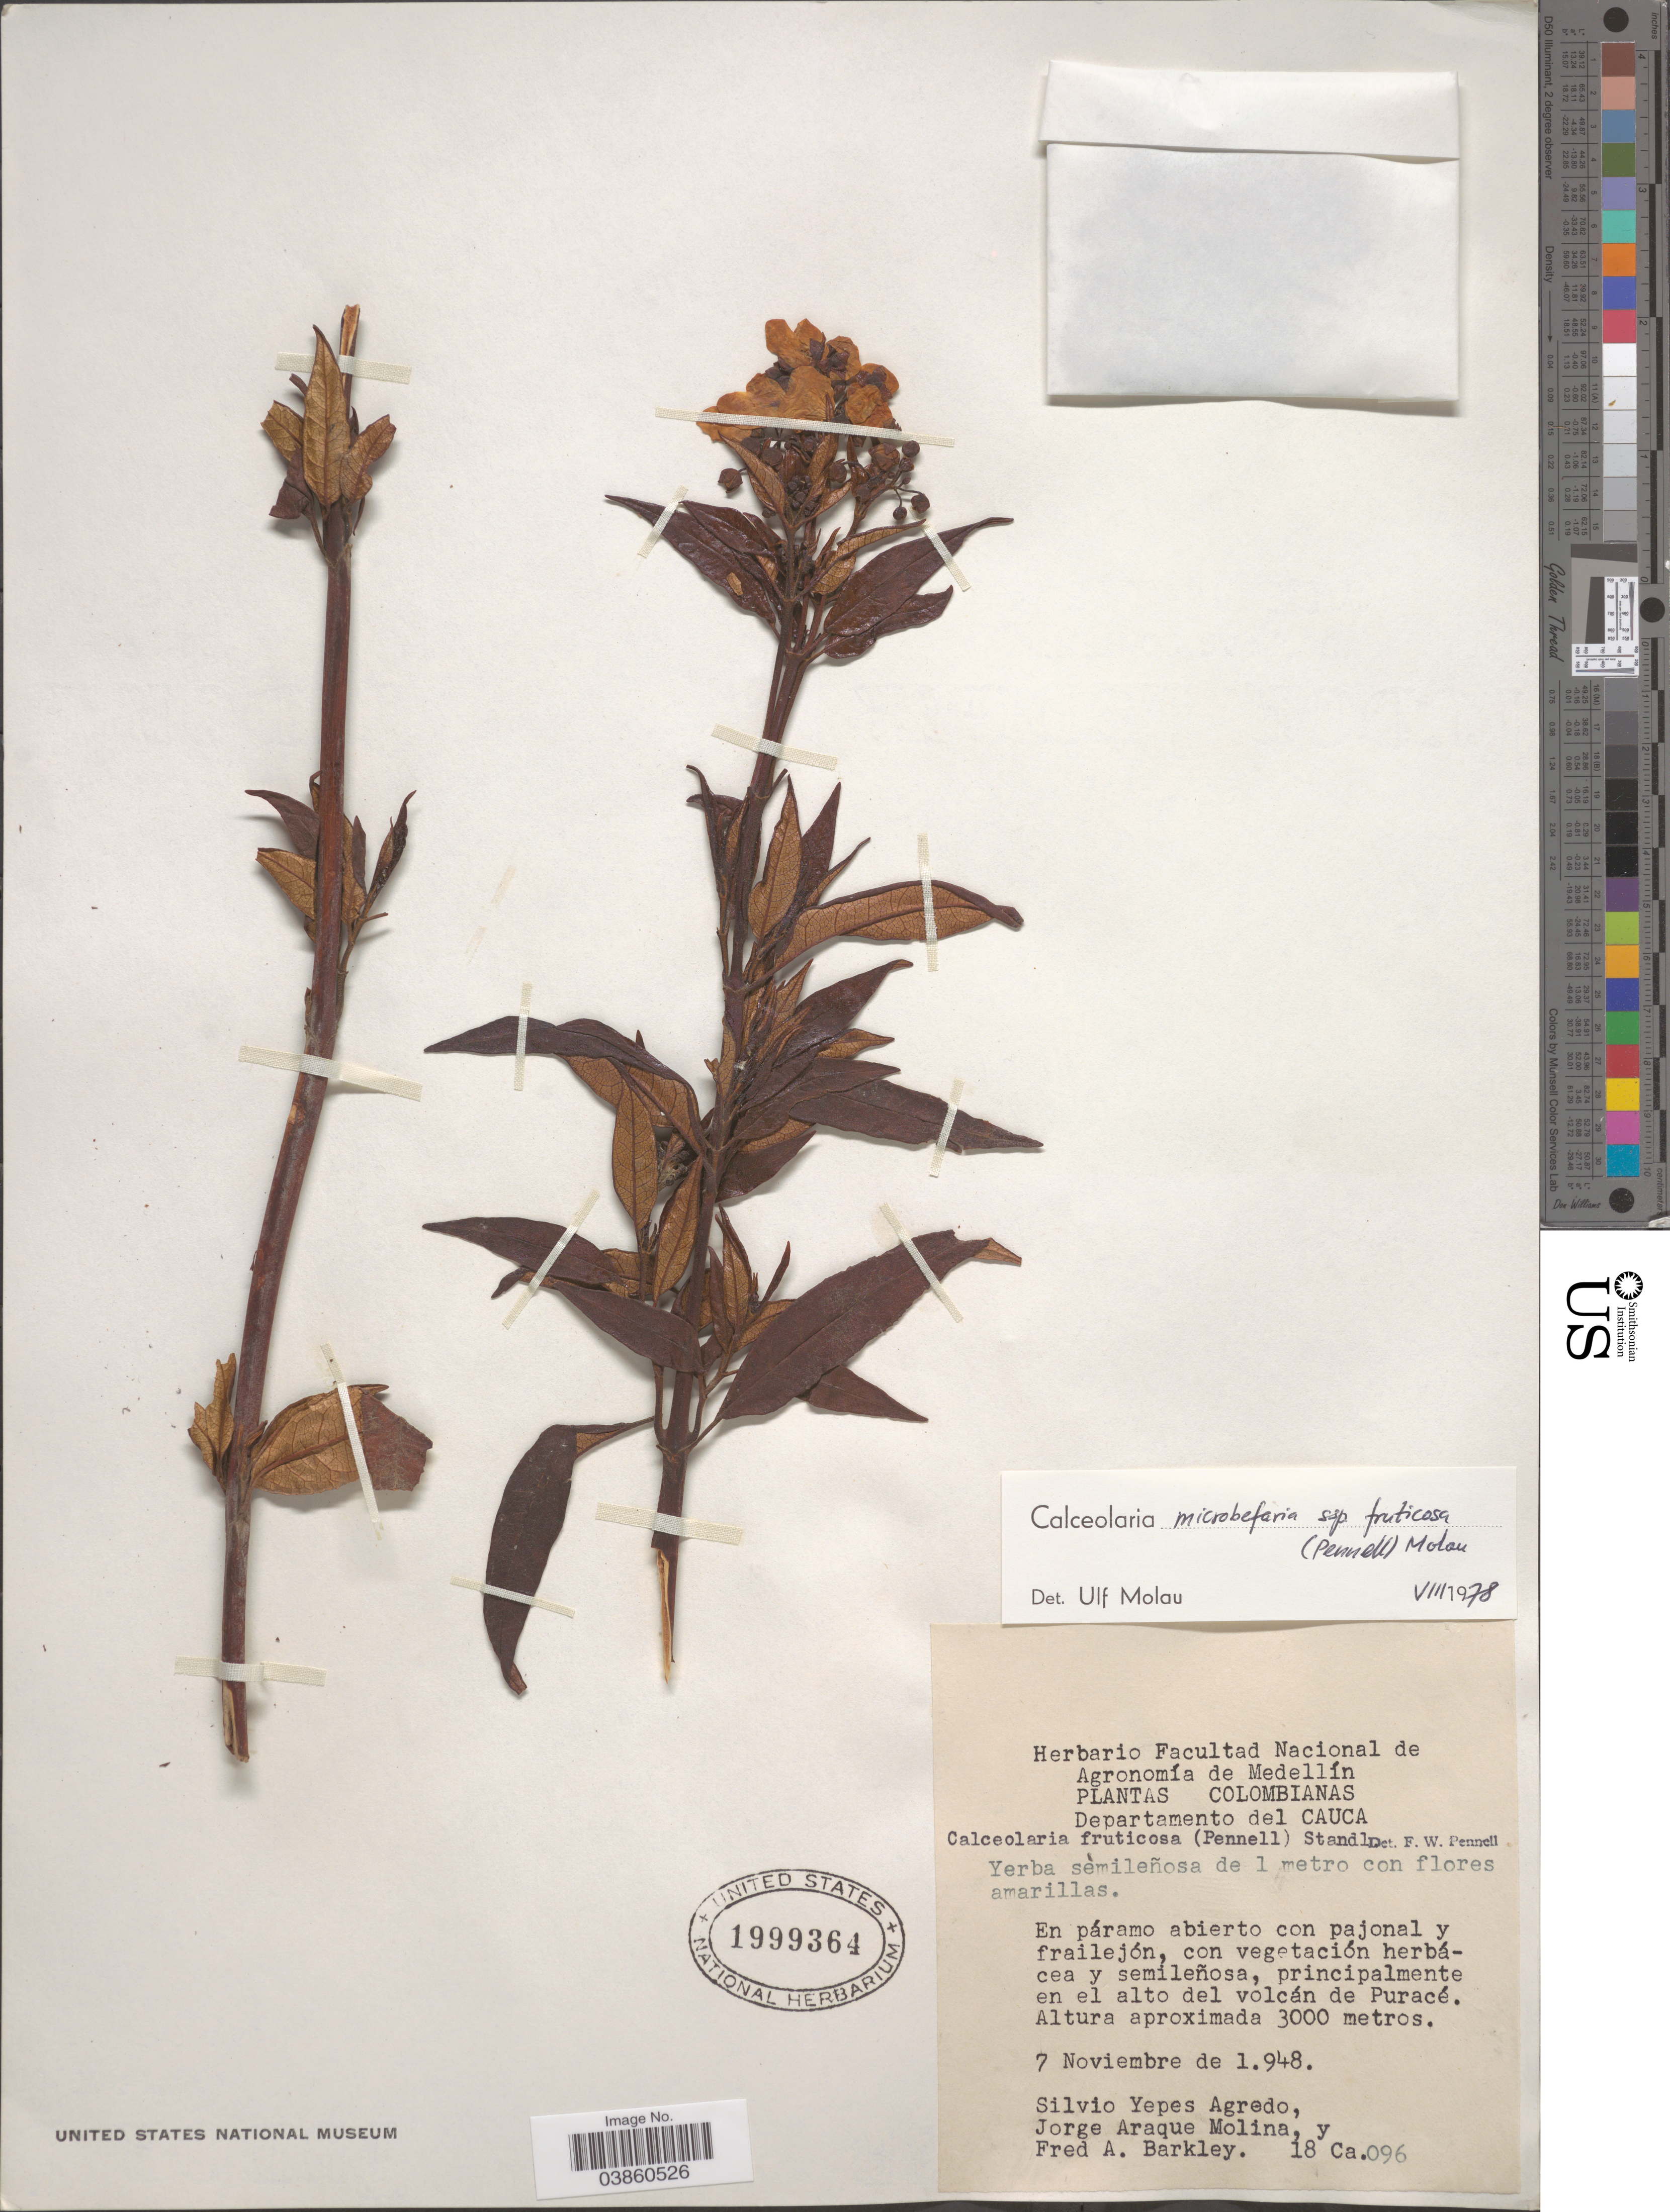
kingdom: Plantae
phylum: Tracheophyta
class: Magnoliopsida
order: Lamiales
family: Calceolariaceae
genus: Calceolaria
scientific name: Calceolaria microbefaria subsp. fruticosa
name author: (Pennell) Molau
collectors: S. Yepes-Agredo, J. A. Molina & F. A. Barkley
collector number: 18Ca096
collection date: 1948-11-07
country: Colombia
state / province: Cauca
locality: Departamento del Cauca. En páramo abierto con pajonal y frailejón, con vegetación herbácea y semileñosa, principalmente en el alto del volcán de Puracé.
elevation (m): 3000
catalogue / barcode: US 1999364